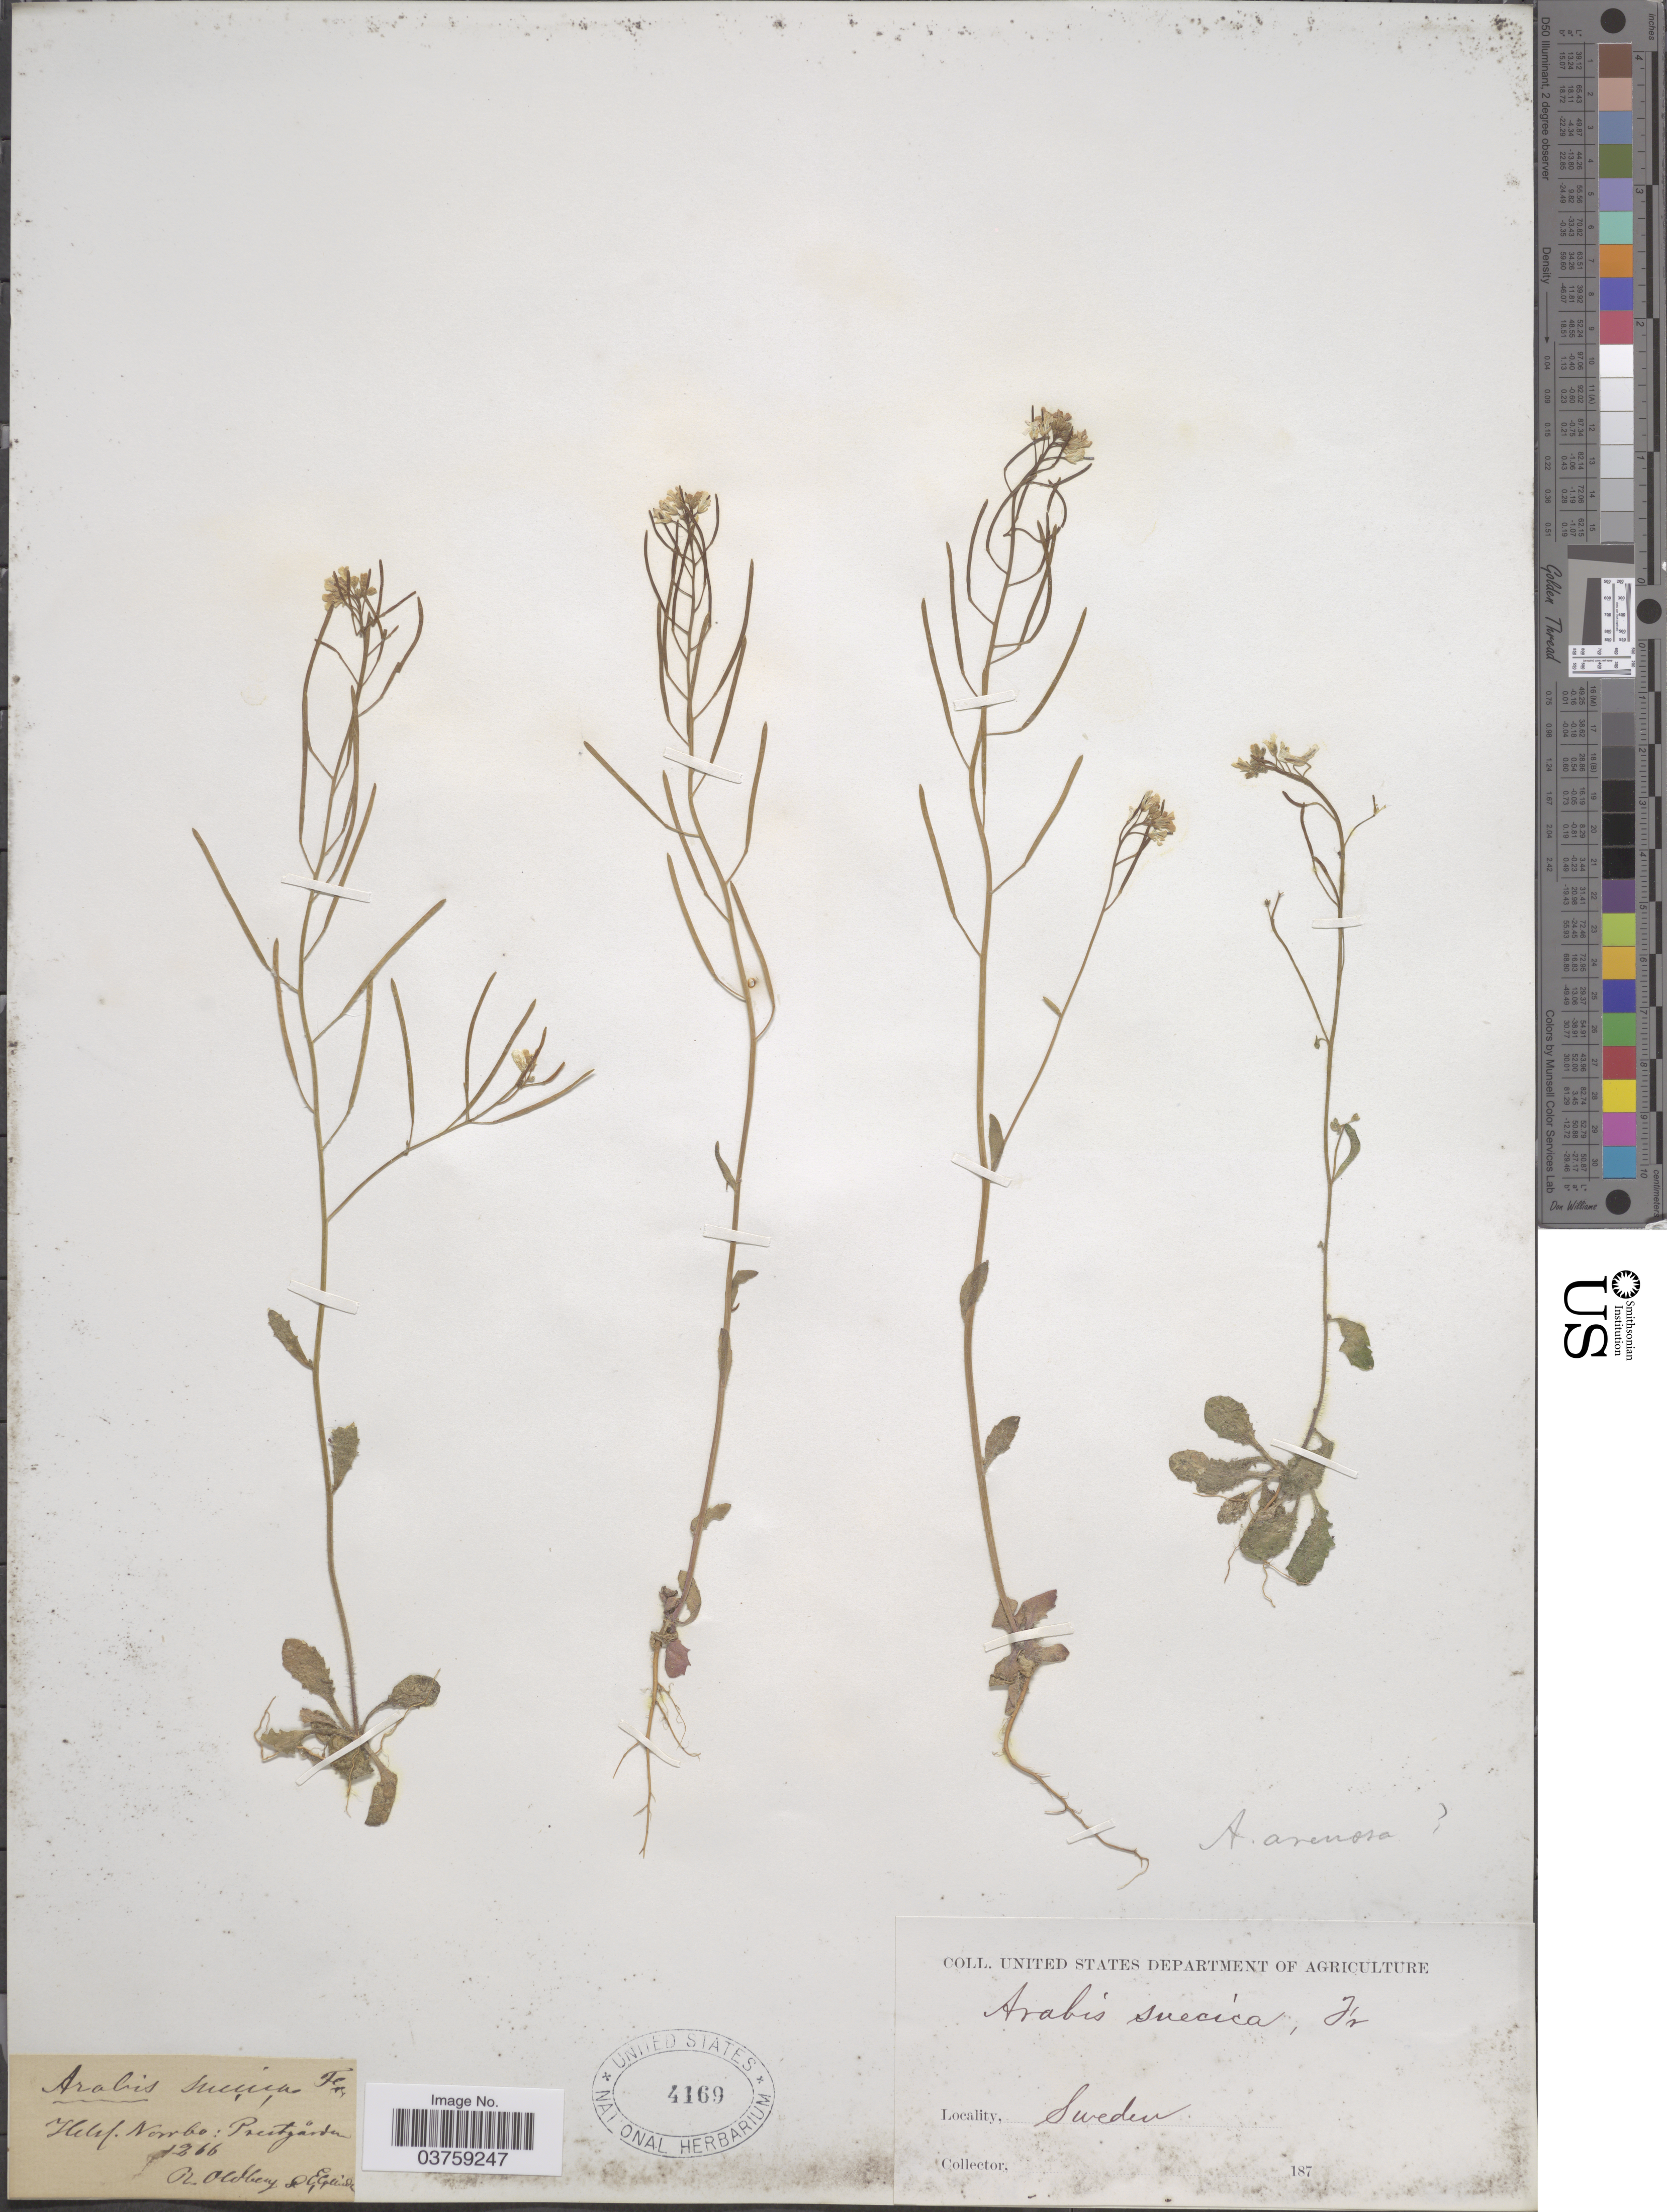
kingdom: Plantae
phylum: Tracheophyta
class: Magnoliopsida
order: Brassicales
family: Brassicaceae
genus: Arabis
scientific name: Arabis arenosa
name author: (L.) Scop.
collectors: R. Oldberg & C. C. Epling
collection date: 1866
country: Sweden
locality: Helsl. Norrbo: Prestgården.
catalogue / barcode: US 4169